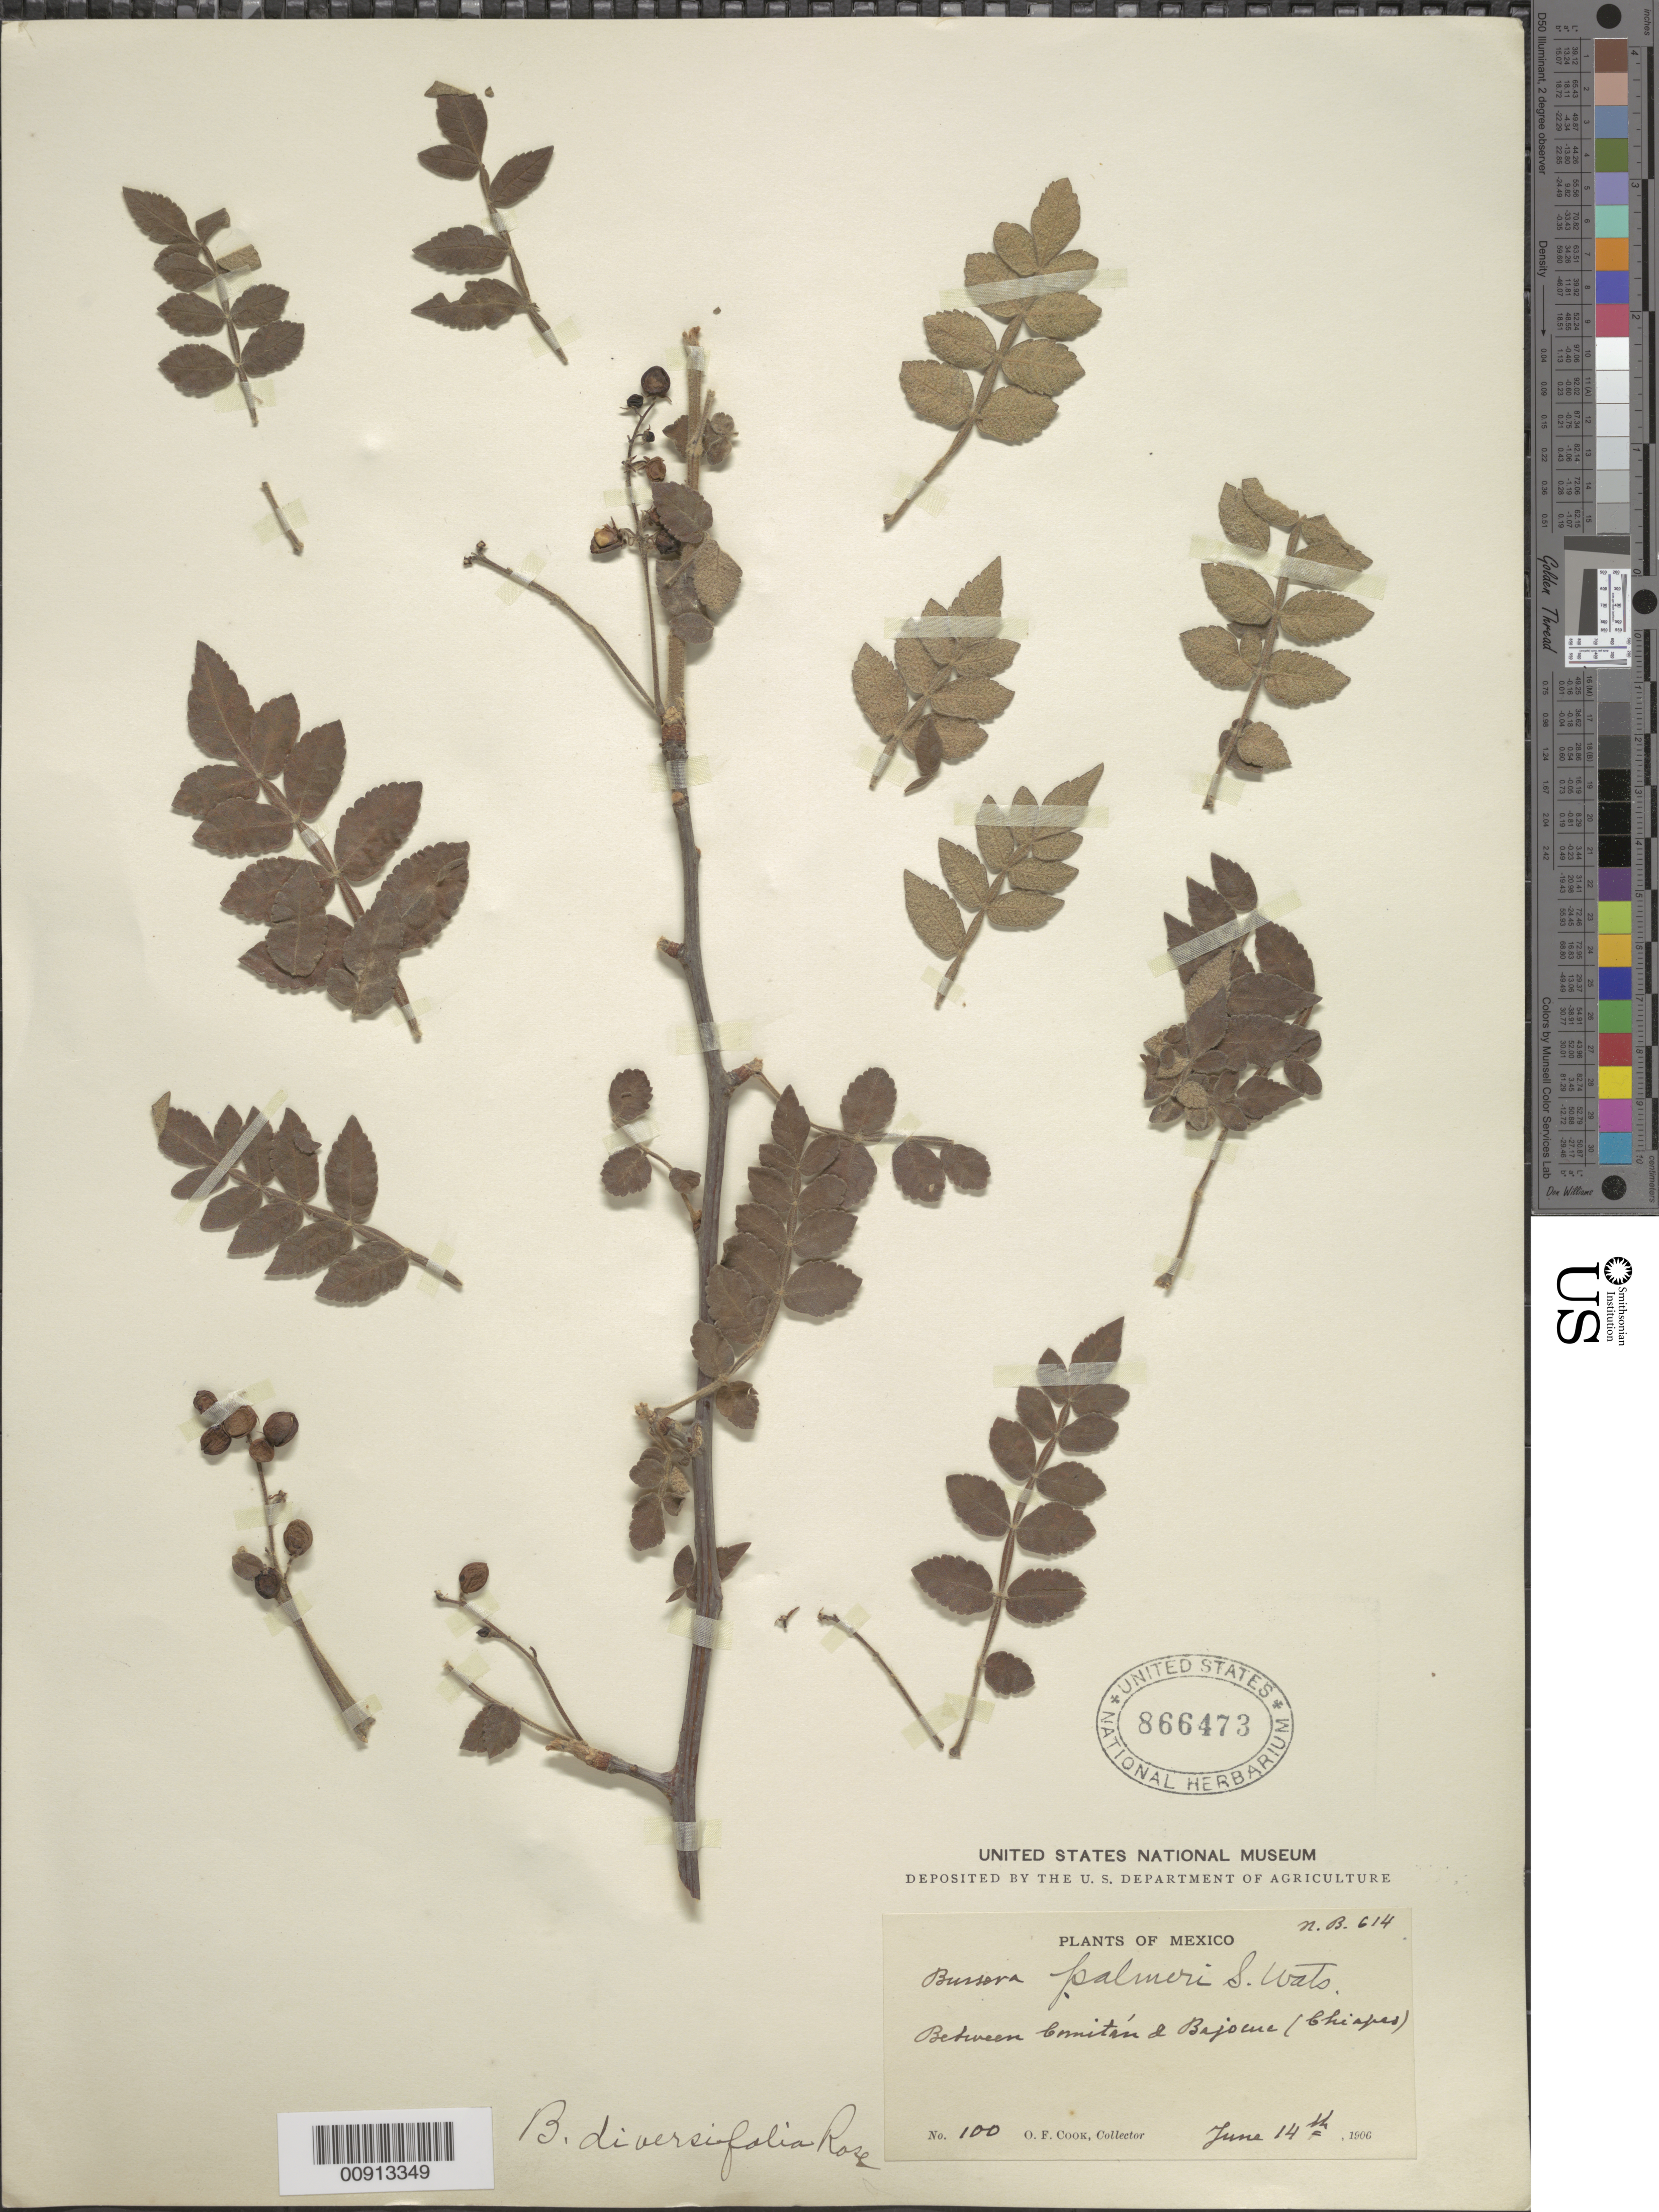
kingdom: Plantae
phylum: Tracheophyta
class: Magnoliopsida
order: Sapindales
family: Burseraceae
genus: Bursera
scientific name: Bursera diversifolia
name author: Rose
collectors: O. F. Cook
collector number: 100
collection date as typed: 14 Jun 1906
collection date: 1906-06-14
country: Mexico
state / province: Chiapas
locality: Between Comitán & Bajocuc (Chiapas).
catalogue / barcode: US 866473